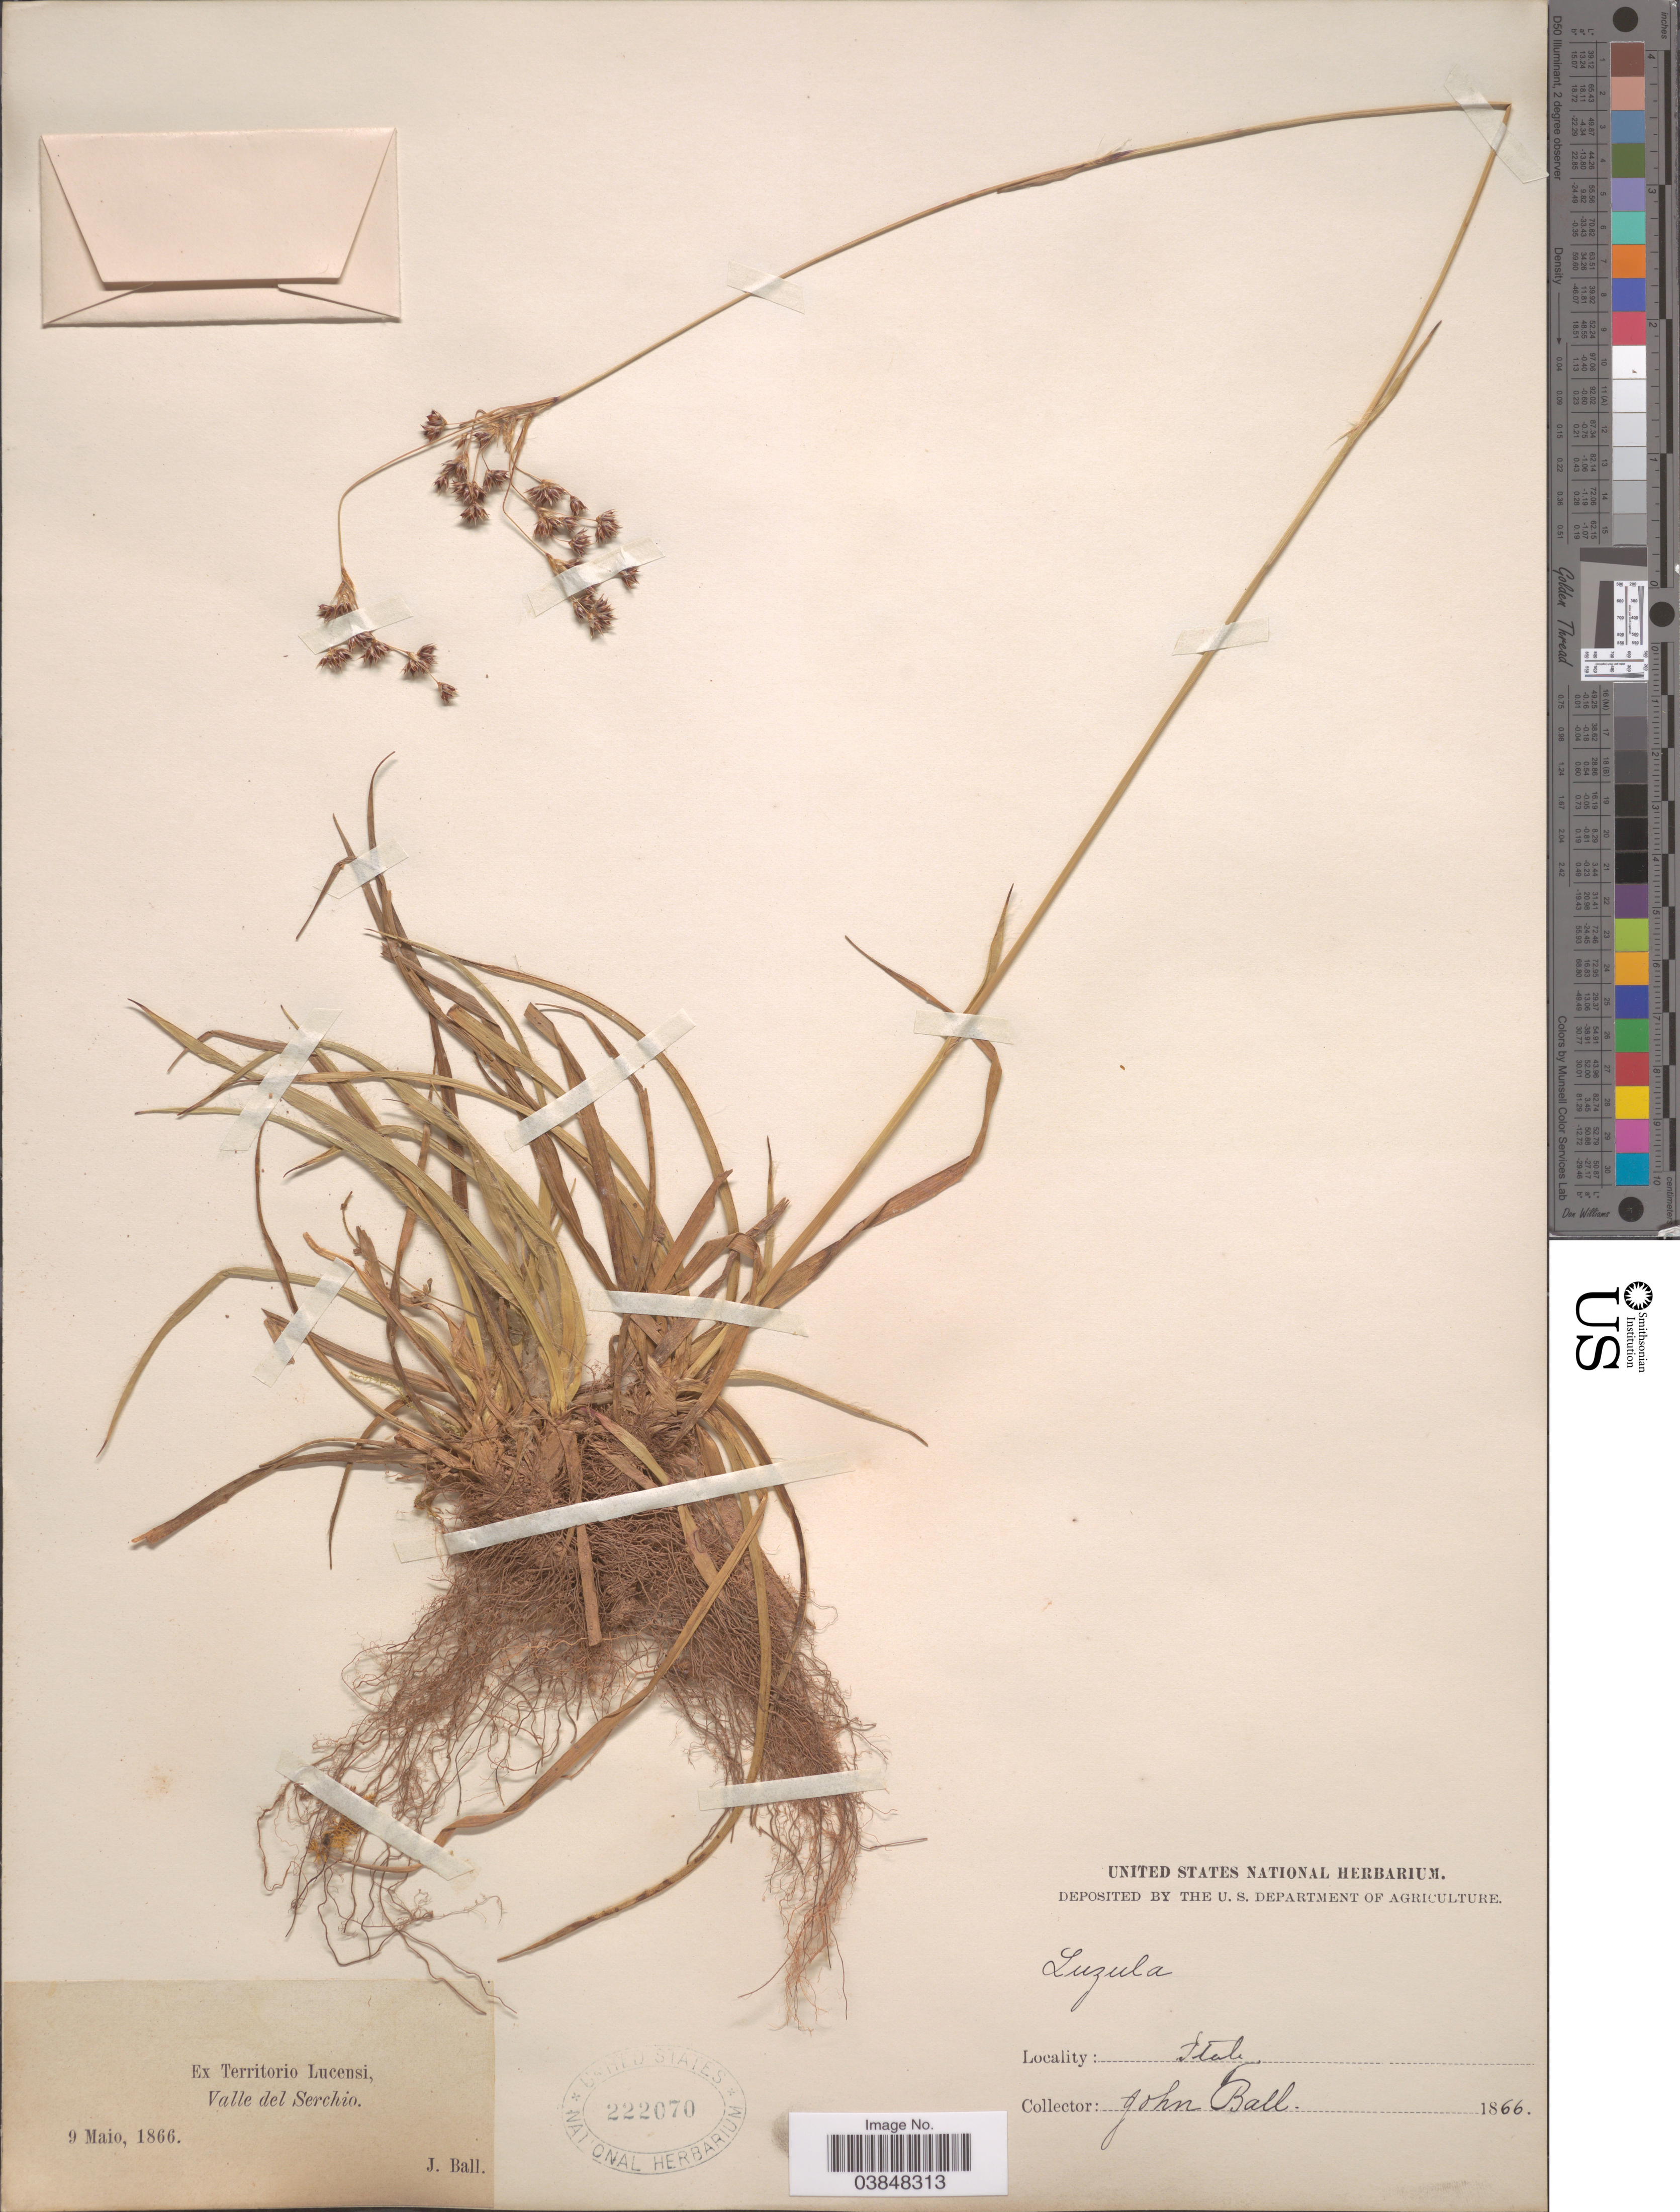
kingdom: Plantae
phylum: Tracheophyta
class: Liliopsida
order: Poales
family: Juncaceae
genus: Luzula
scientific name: Luzula sp.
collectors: J. Ball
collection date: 1866-05-09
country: Italy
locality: Ex Territorio Lucensi, Valle del Serchio.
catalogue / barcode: US 222070